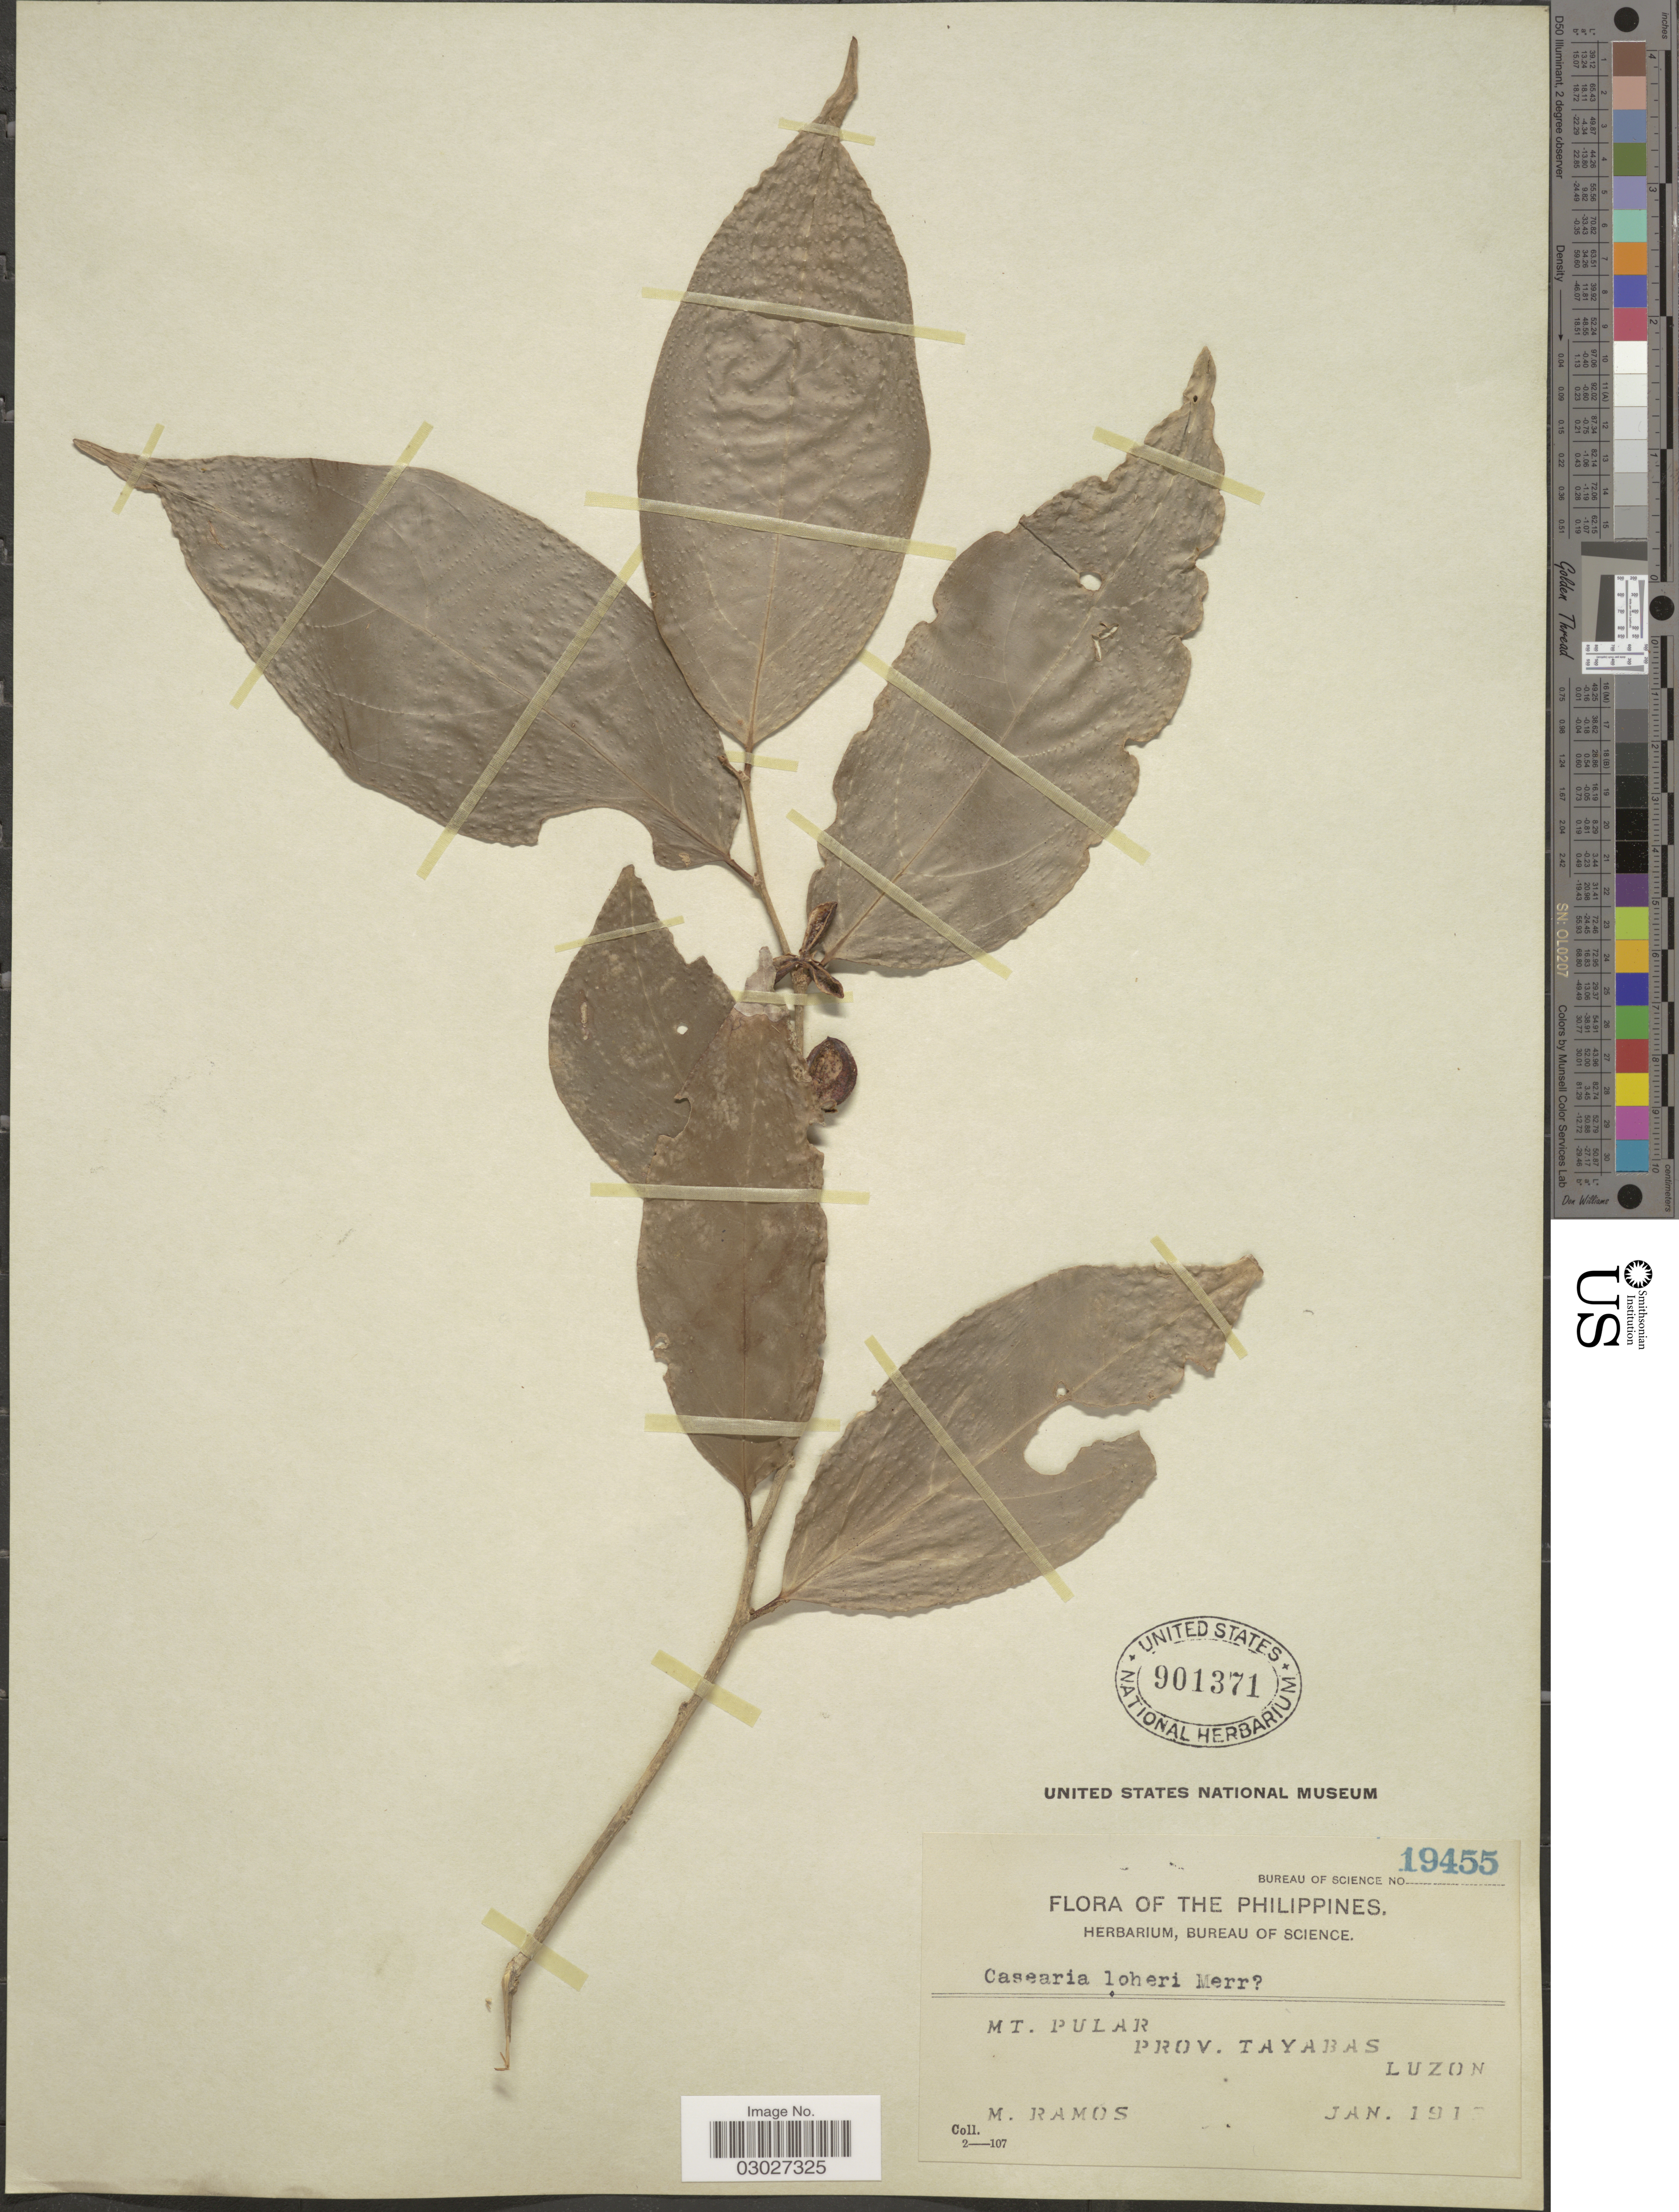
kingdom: Plantae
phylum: Tracheophyta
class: Magnoliopsida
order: Malpighiales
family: Salicaceae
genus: Casearia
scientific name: Casearia loheri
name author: Merr.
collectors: M. Ramos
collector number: Bureau of science 19455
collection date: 1913-01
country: Philippines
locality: Mt. Pular, Prov. Tayabas, Luzon.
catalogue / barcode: US 901371